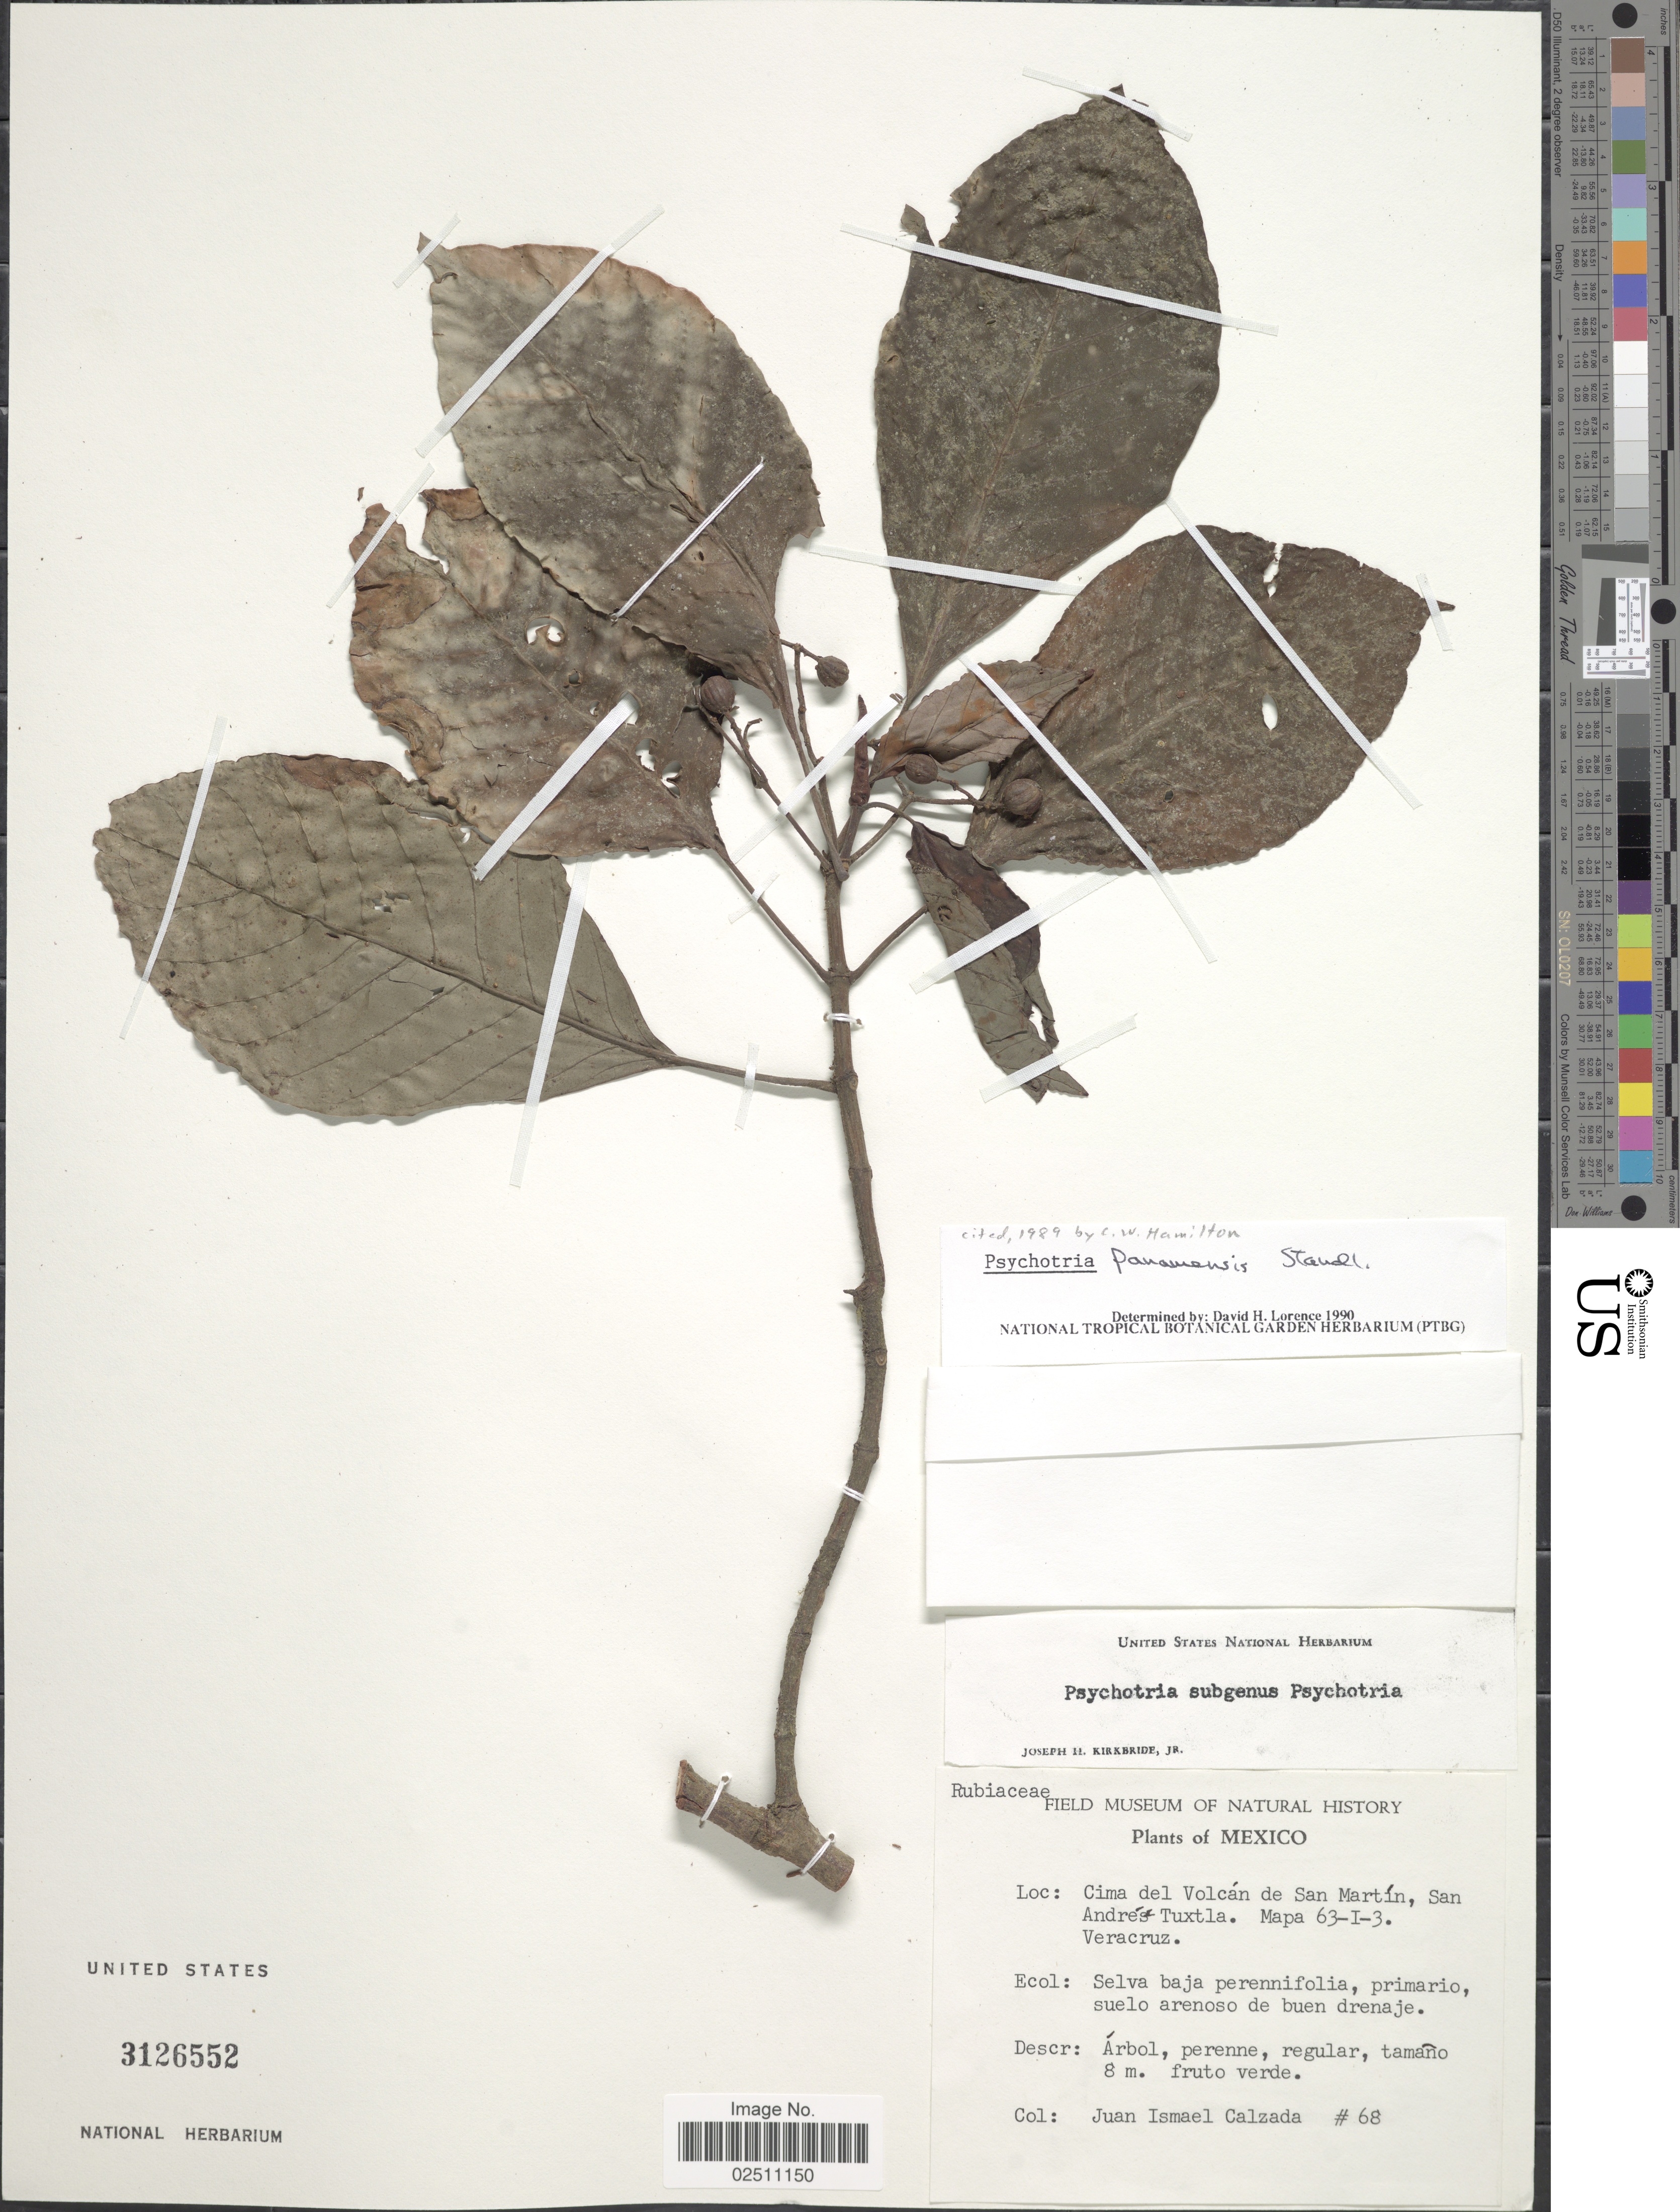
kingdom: Plantae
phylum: Tracheophyta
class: Magnoliopsida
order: Gentianales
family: Rubiaceae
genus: Psychotria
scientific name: Psychotria panamensis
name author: Standl.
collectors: J. I. Calzada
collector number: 68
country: Mexico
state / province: Veracruz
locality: Cima del Volcan de San Martin, San Andres-Tuxtla, Mapa 63-I-3, Veracruz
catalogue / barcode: US 3126552